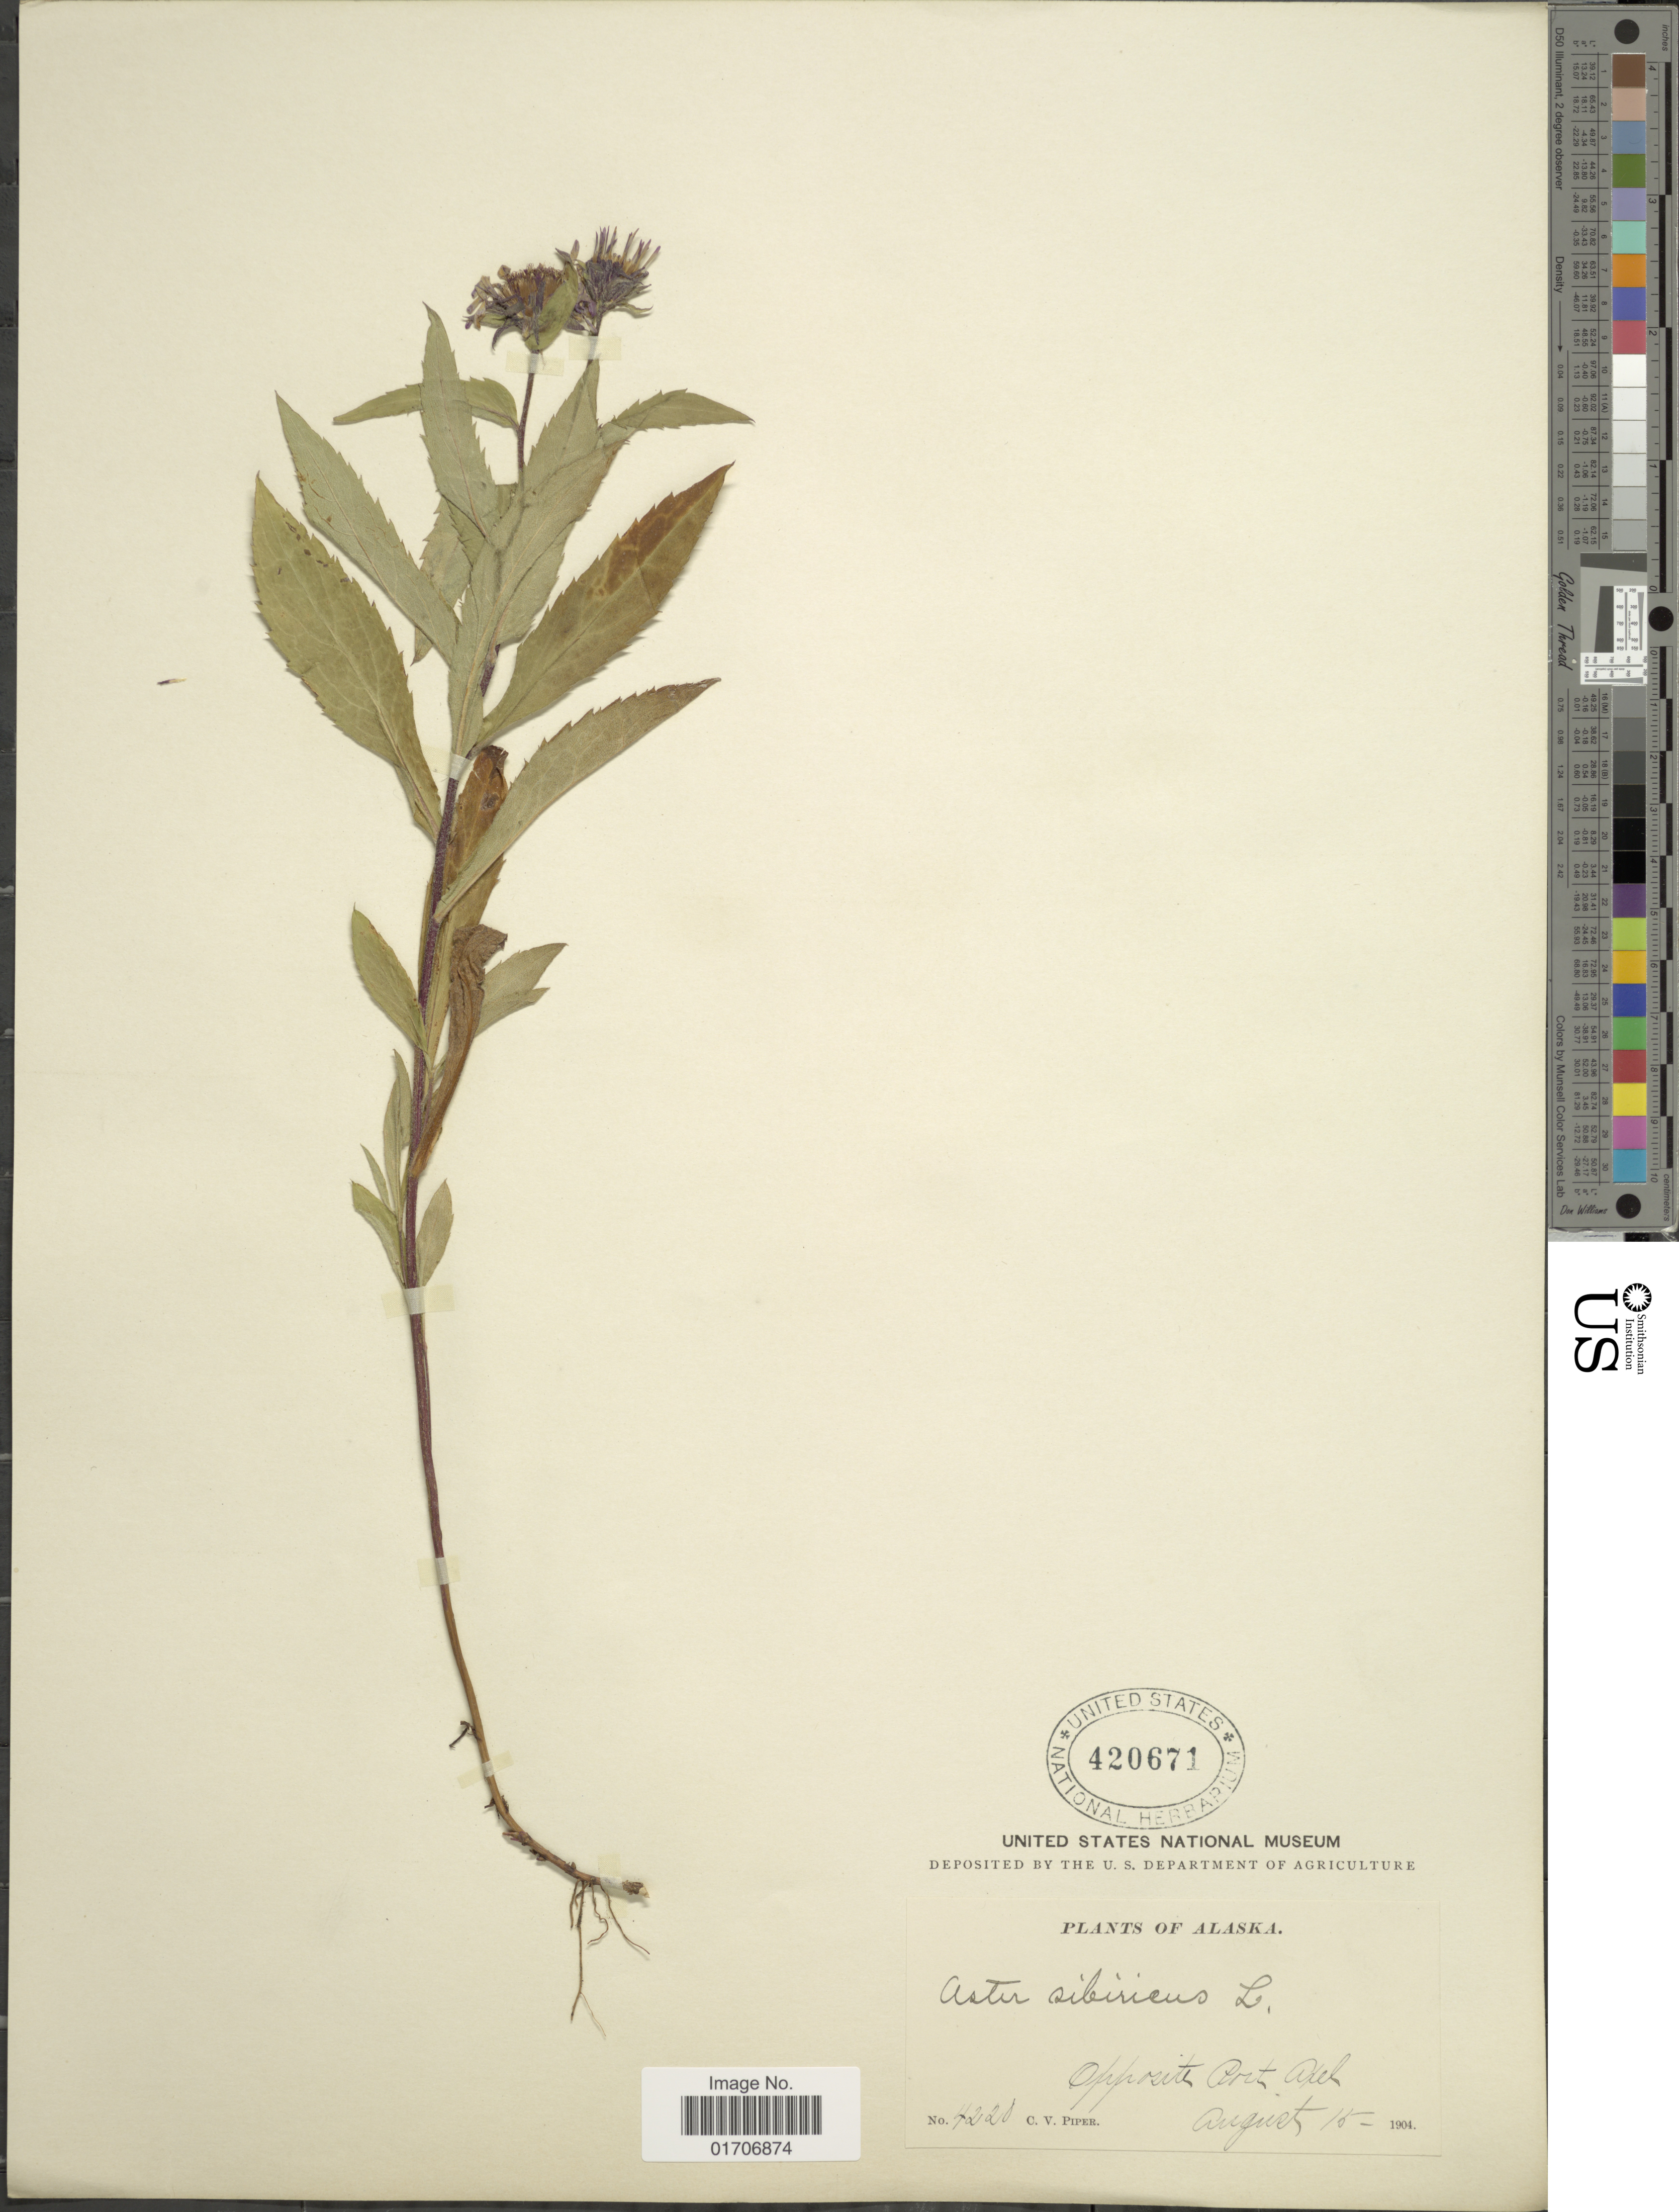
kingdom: Plantae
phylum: Tracheophyta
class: Magnoliopsida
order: Asterales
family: Asteraceae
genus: Eurybia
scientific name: Eurybia sibirica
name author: (L.) G.L. Nesom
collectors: C. V. Piper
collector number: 4220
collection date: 1904-08-15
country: United States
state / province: Alaska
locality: Opposite Port Axel.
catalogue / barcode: US 420671